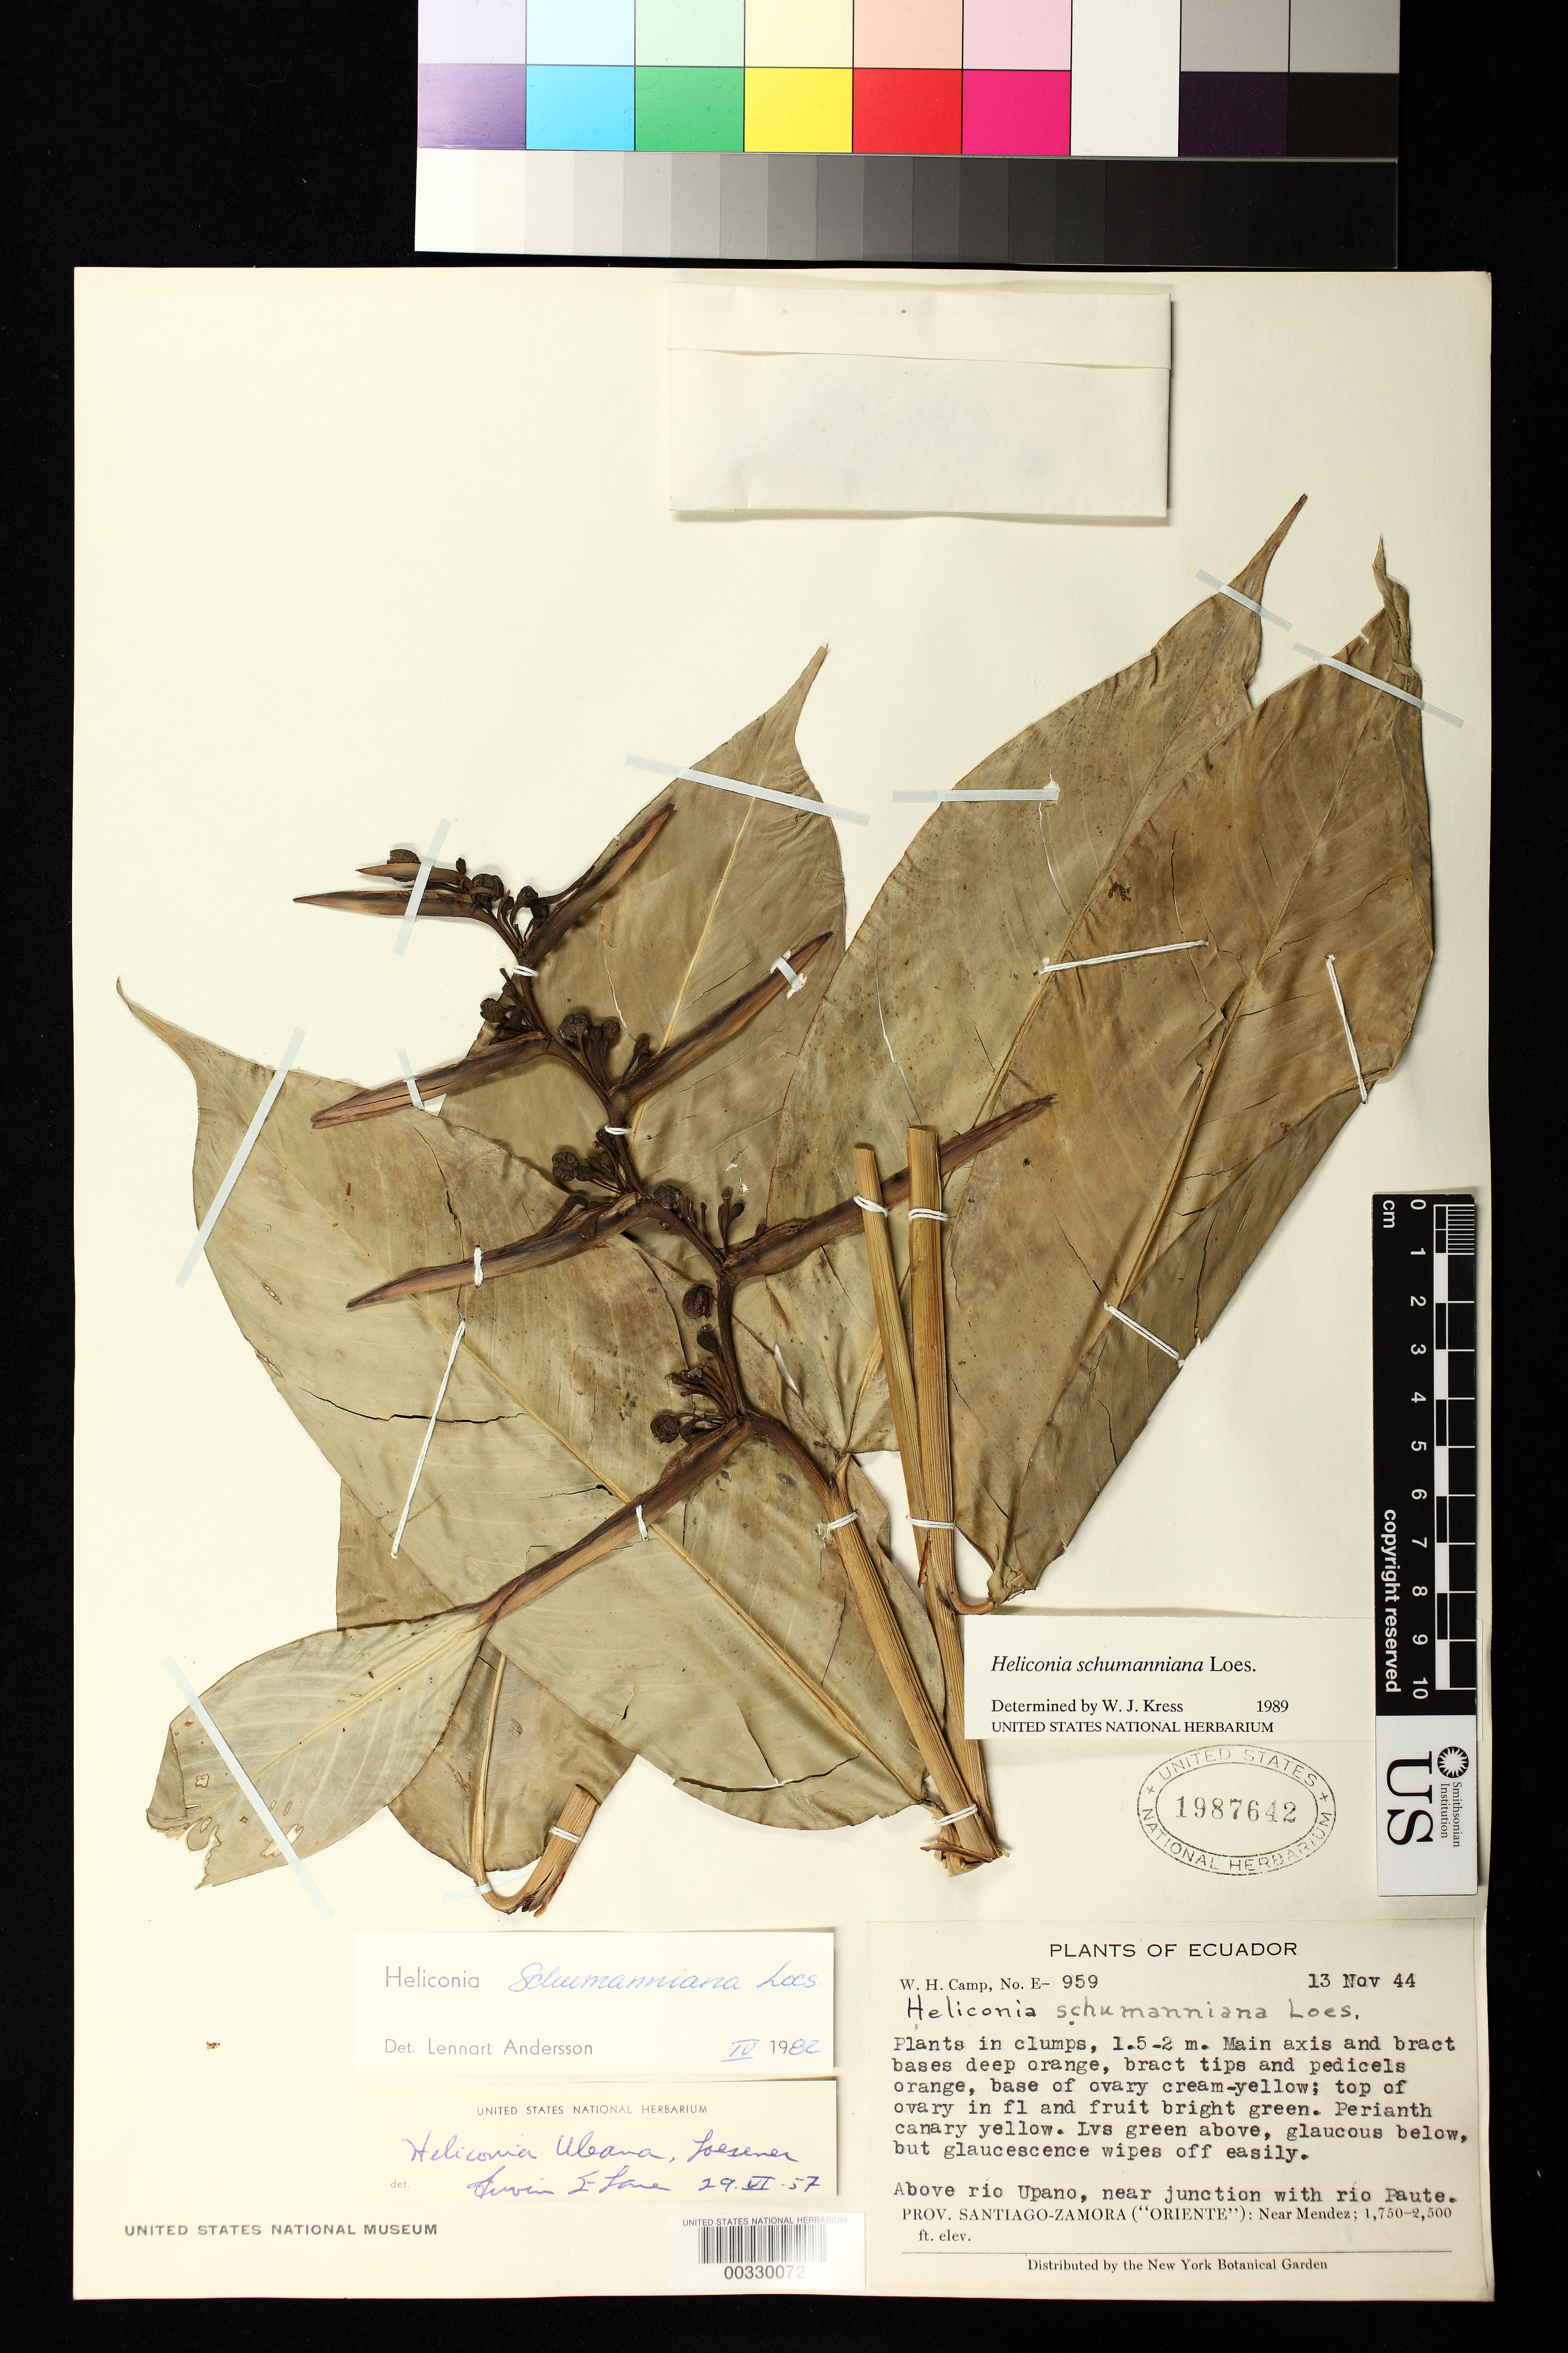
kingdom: Plantae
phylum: Tracheophyta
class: Liliopsida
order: Zingiberales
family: Heliconiaceae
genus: Heliconia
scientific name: Heliconia schumanniana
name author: Loes.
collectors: W. H. Camp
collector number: E-959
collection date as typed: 13 Nov 1944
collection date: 1944-11-13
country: Ecuador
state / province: Morona-Santiago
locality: Santiago-Zamora ("oriente"), near mendez, above Rio upano, near junction with Rio Paute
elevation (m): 533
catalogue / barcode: US 1987642